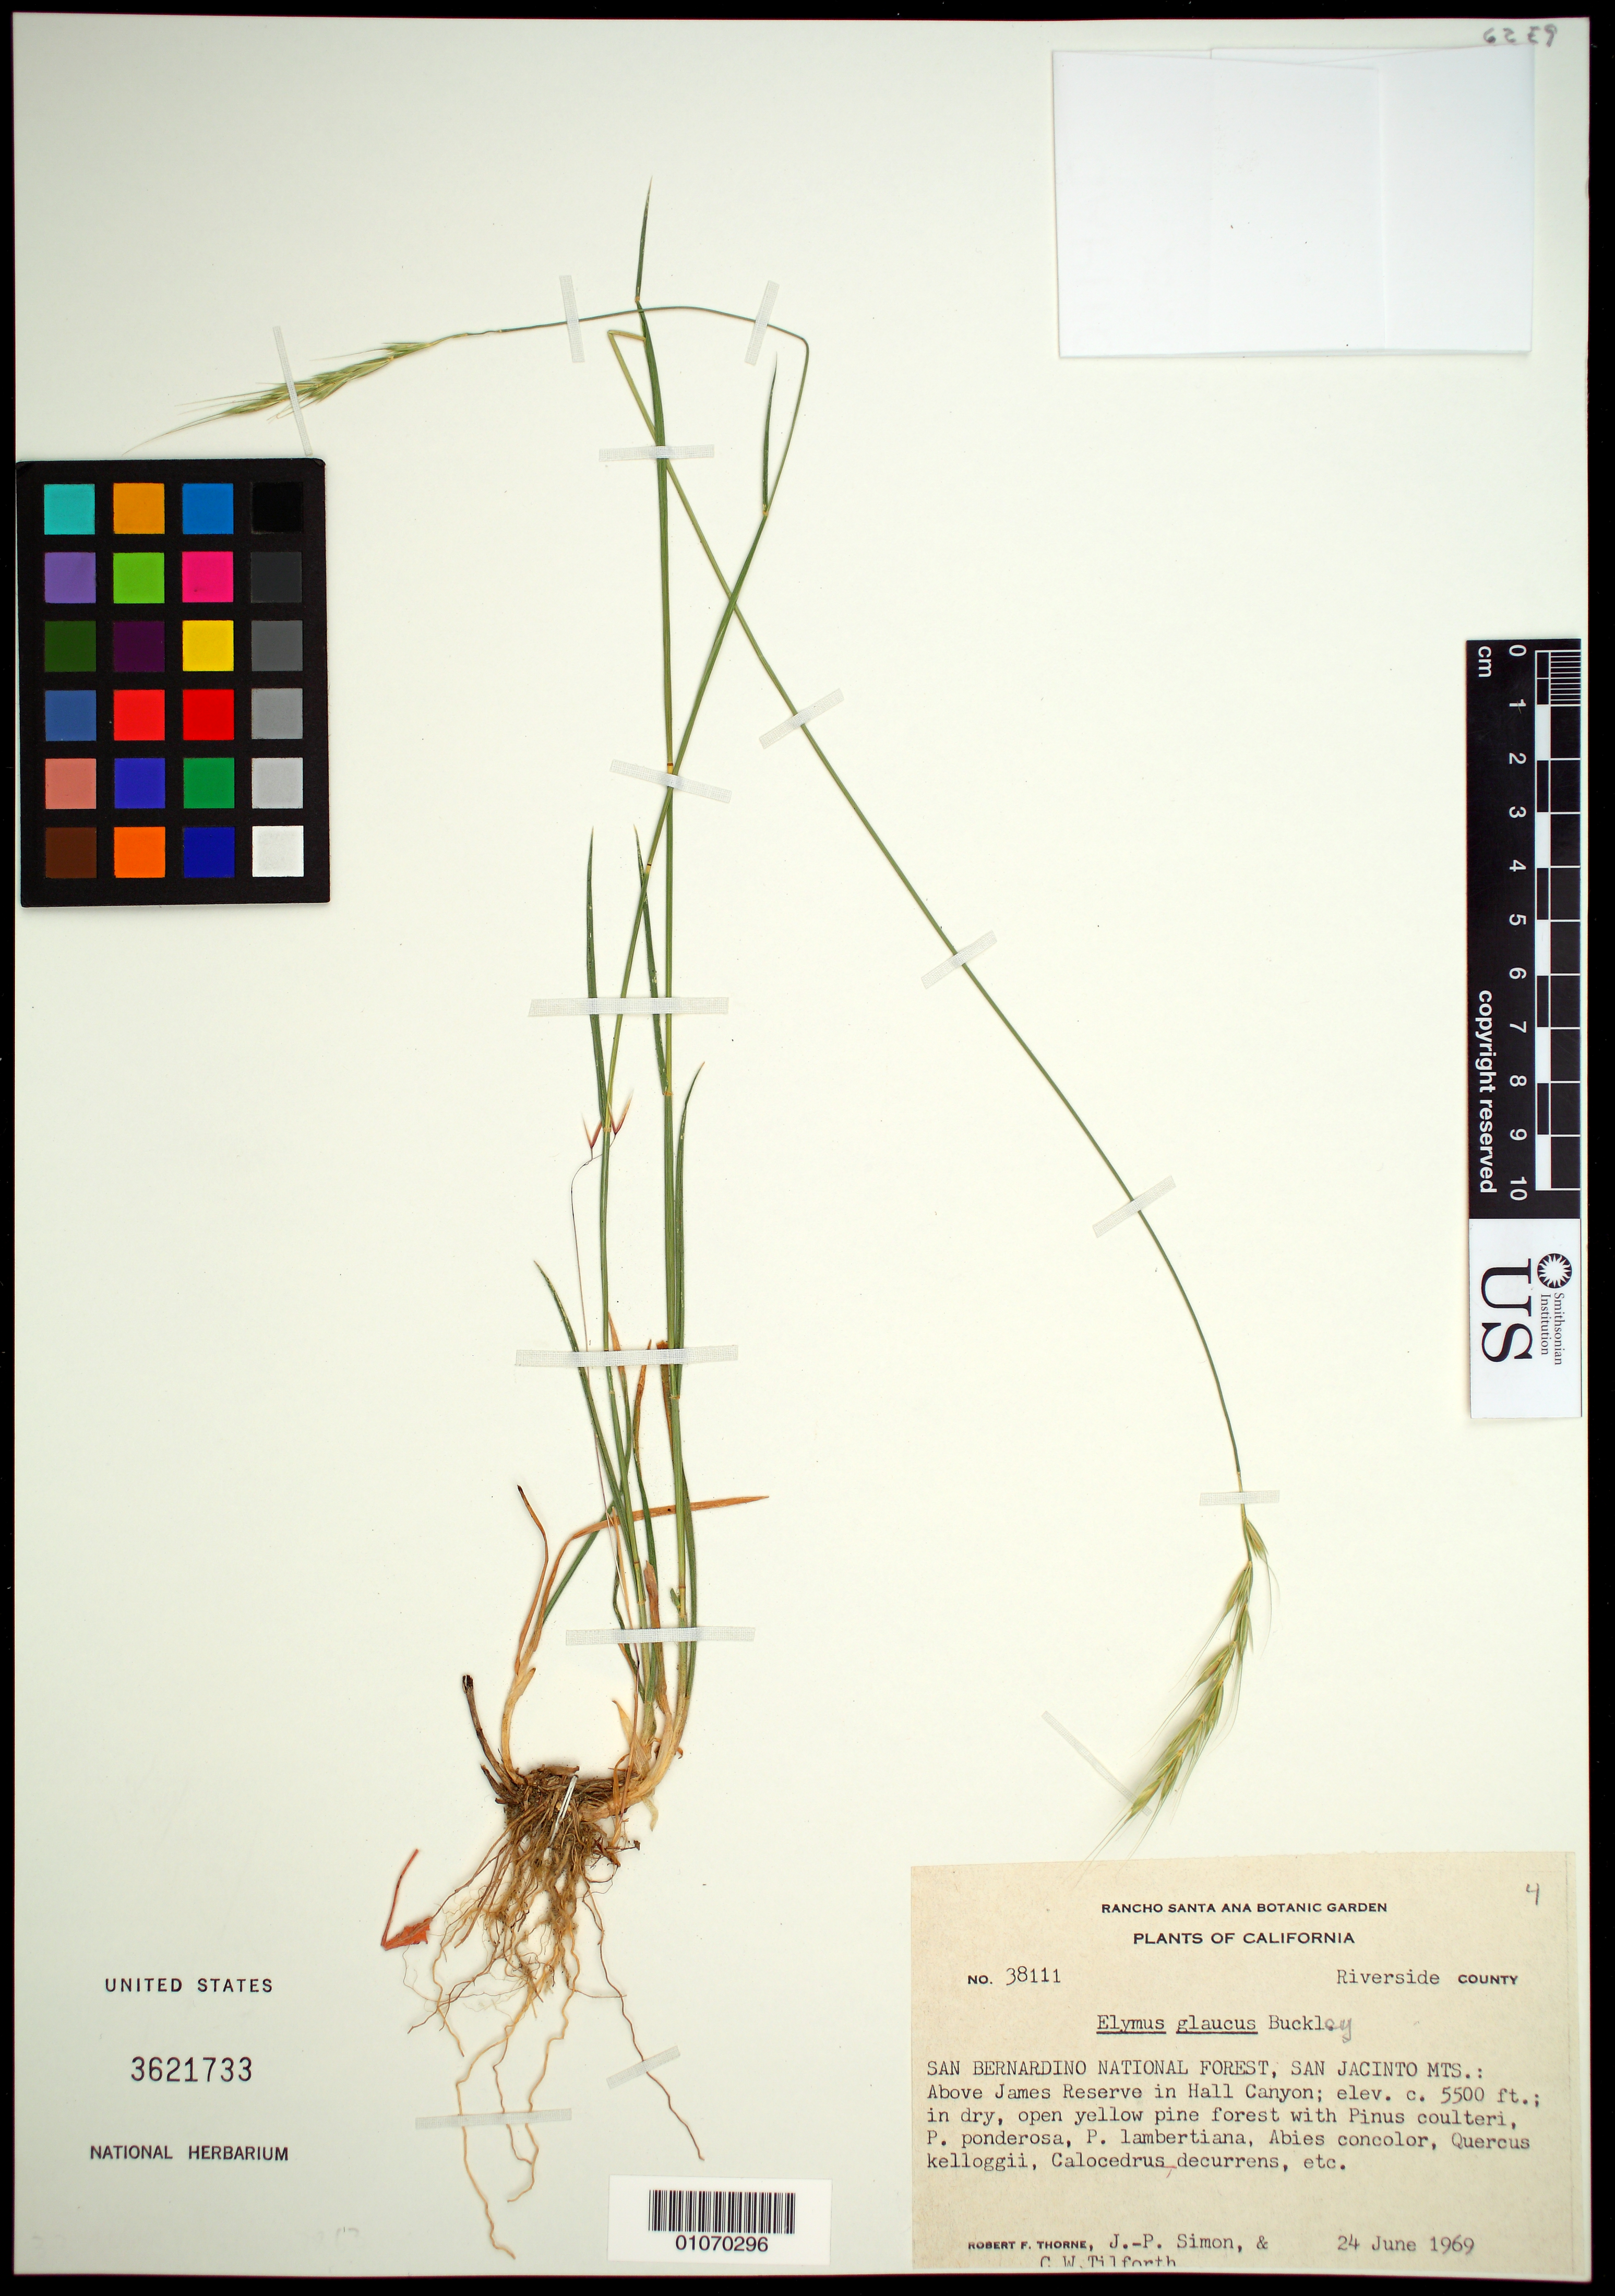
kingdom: Plantae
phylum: Tracheophyta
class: Liliopsida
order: Poales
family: Poaceae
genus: Elymus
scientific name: Elymus glaucus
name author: Buckley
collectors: R. F. Thorne, J.-P. Simon & C. Tilforth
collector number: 38111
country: United States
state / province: California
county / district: Riverside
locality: San Bernardino National Forest, San Jacinto Mts., above James Reserve in Hall Canyon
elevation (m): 1676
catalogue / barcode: US 3621733